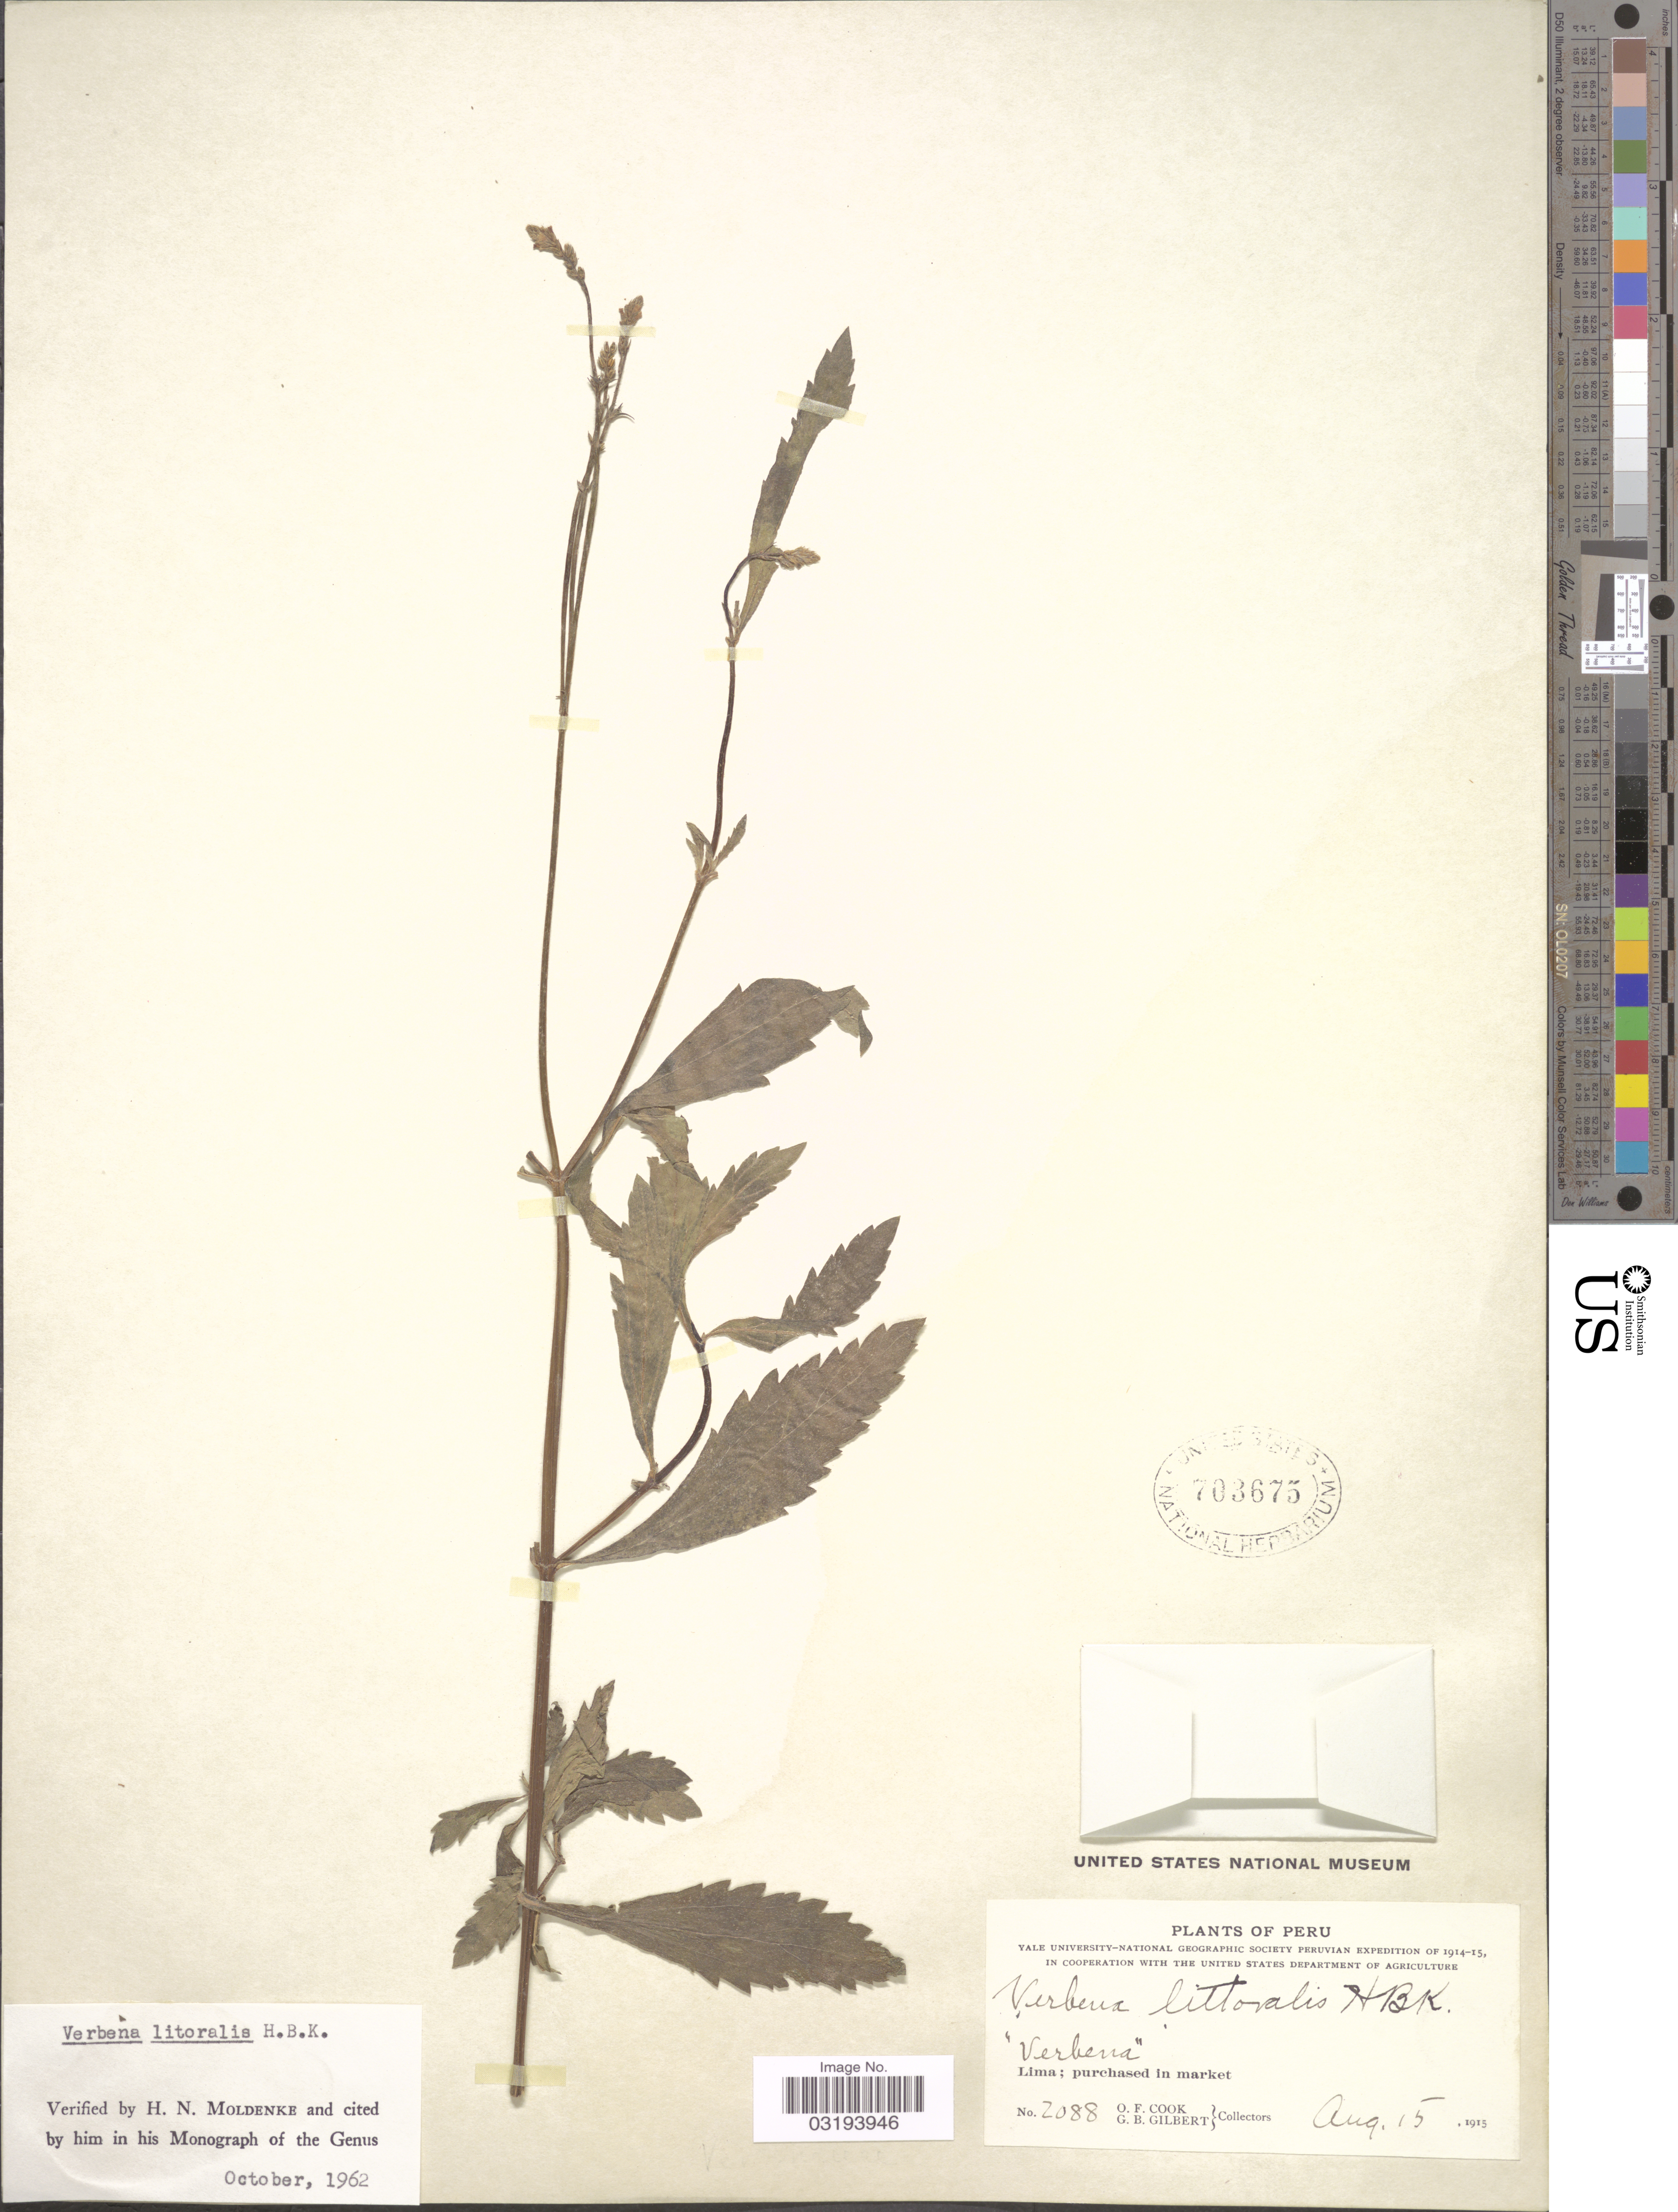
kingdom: Plantae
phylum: Tracheophyta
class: Magnoliopsida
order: Lamiales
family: Verbenaceae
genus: Verbena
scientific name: Verbena litoralis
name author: Kunth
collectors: O. F. Cook & G. B. Gilbert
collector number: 2088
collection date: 1915-08-15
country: Peru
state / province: Lima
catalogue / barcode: US 703675